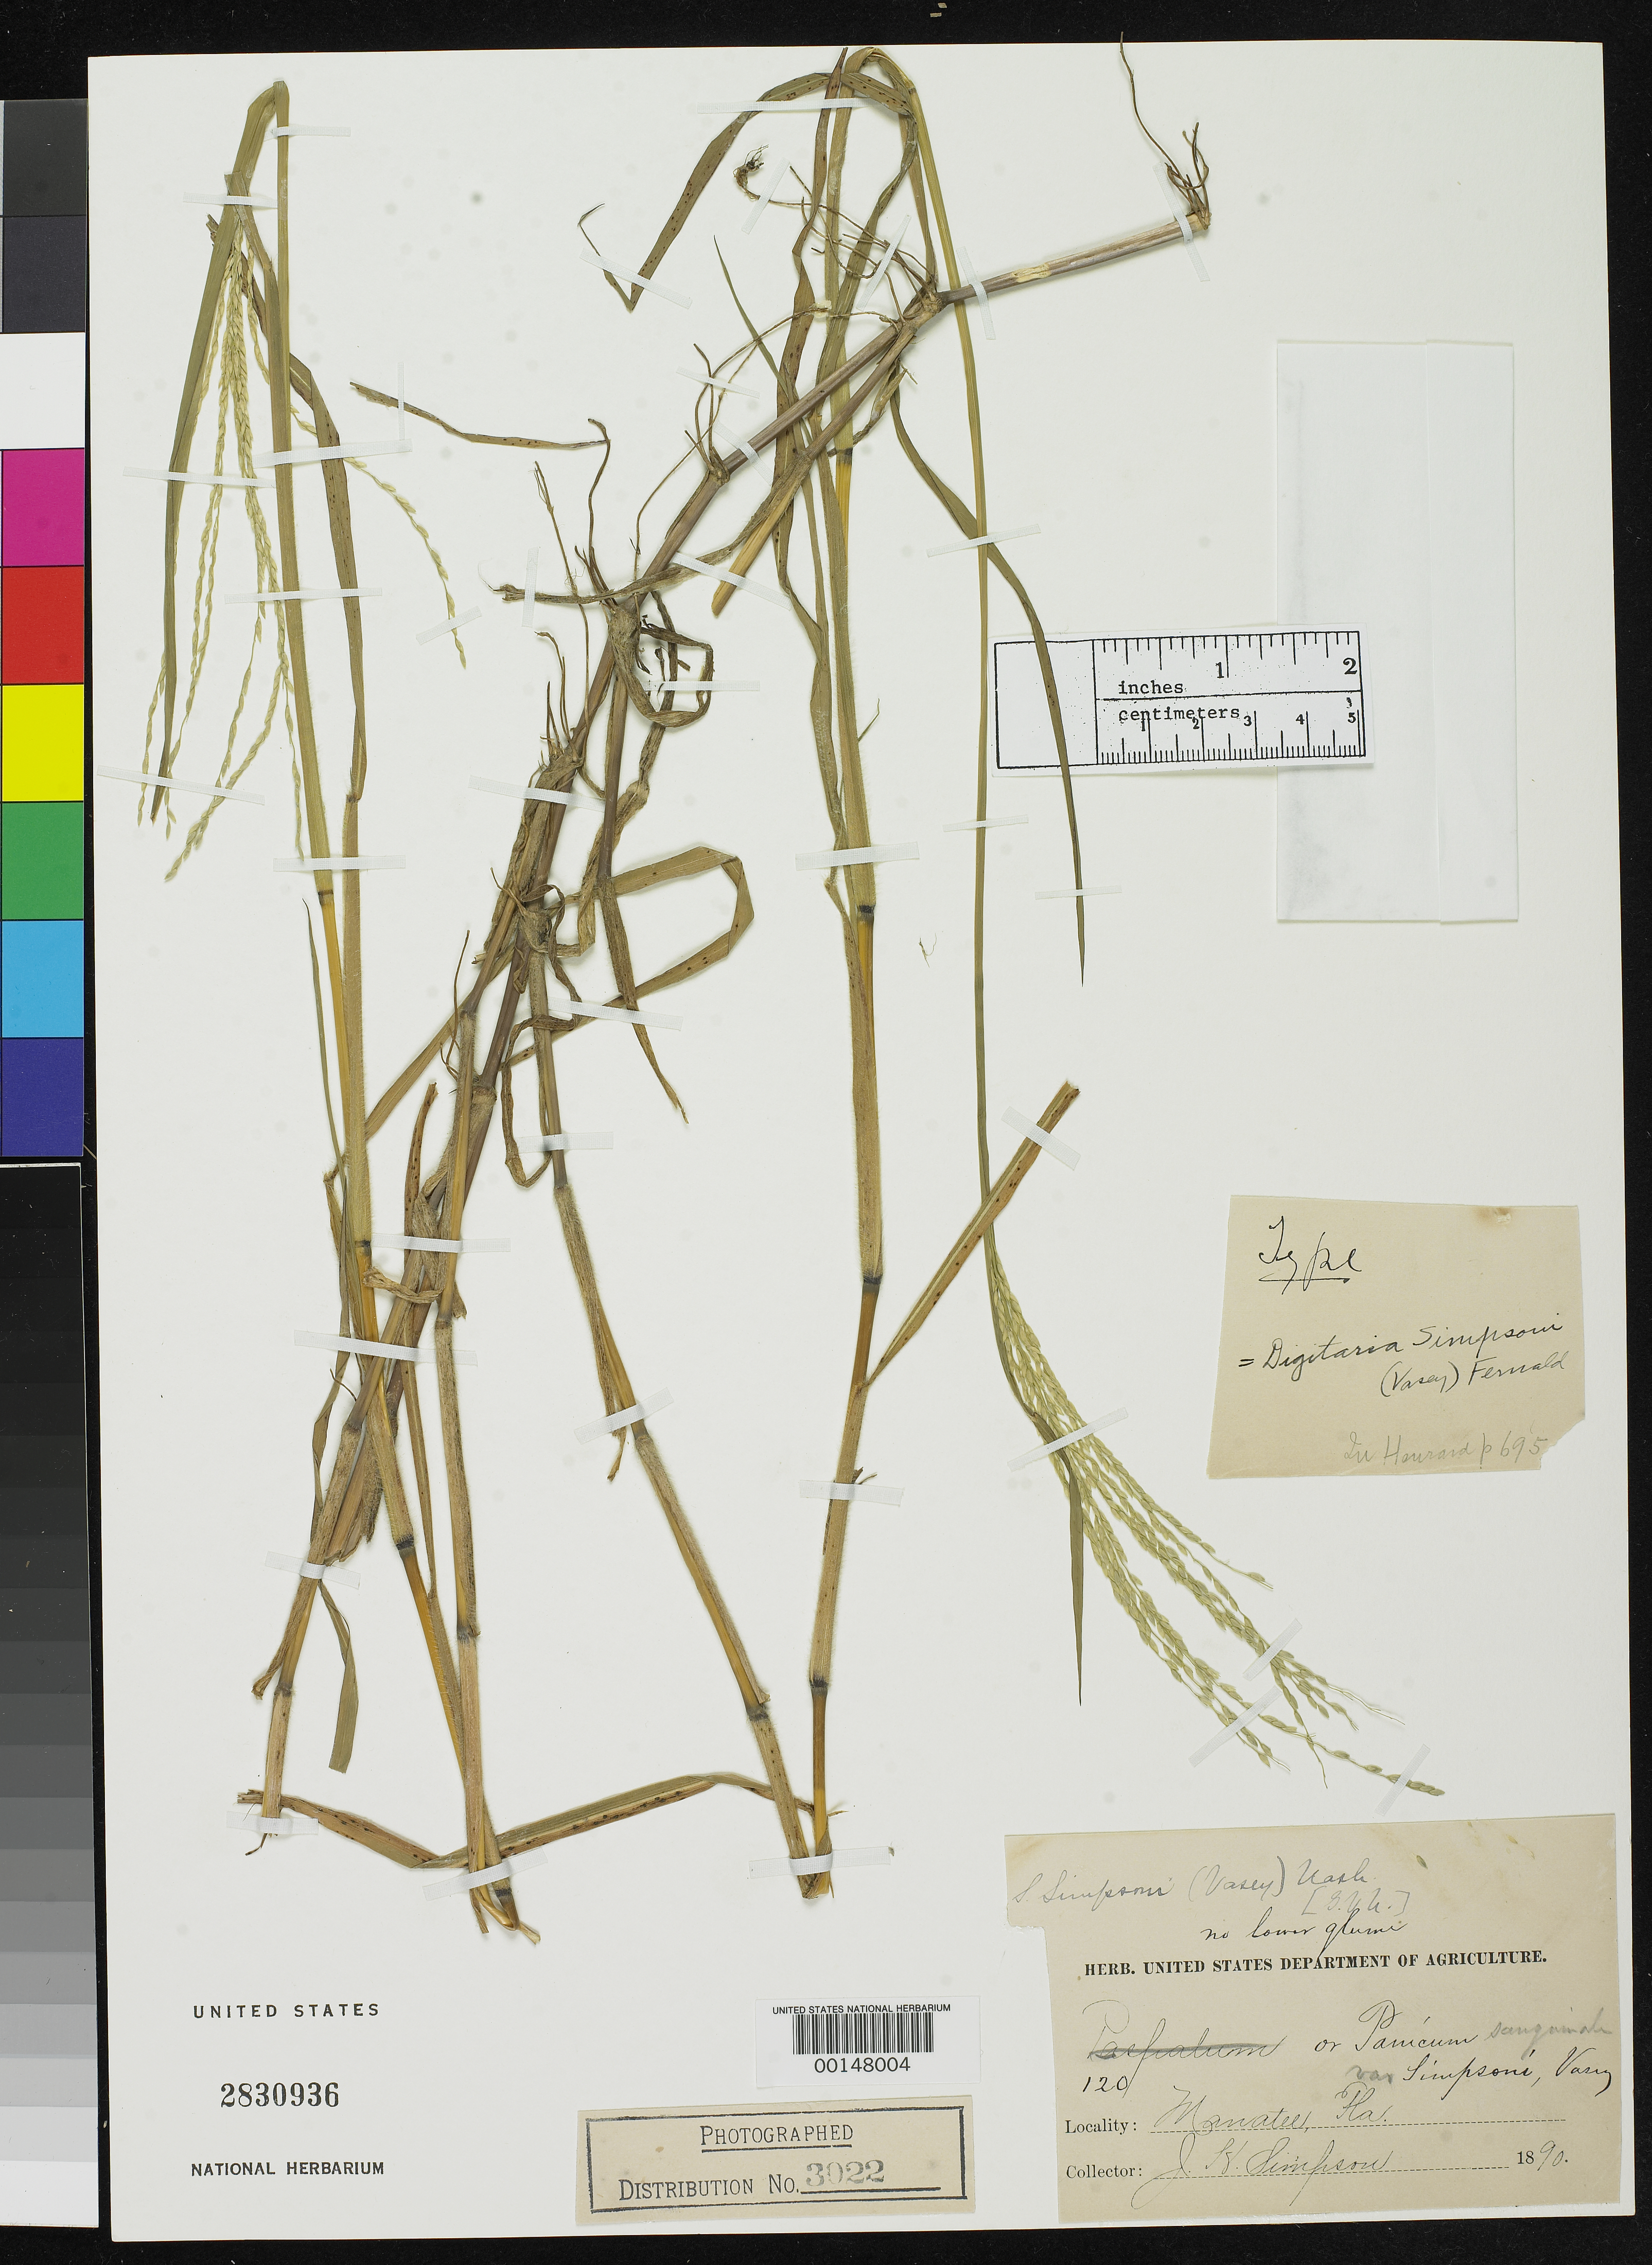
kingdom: Plantae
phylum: Tracheophyta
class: Liliopsida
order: Poales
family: Poaceae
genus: Panicum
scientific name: Panicum sanguinale var. simpsonii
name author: Vasey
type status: Syntype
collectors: J. H. Simpson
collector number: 120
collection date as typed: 1890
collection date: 1890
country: United States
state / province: Florida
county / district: Manatee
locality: Manatee, Fla.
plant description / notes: One of 2 collections (syntypes) cited in protologue. See Nash 1898 (Bull. Torrey Bot. Club 25: 297-298, as Syntherisma simpsonii) for further information; specimens were apparently made from cultivated (or introduced) plants originally discovered "by Mr. James J. Crowley, about 1886, at Crane's Bayou, on Long Key, situated southwest of Sarasota Bay". Nash identifies the Tracy syntype(s) from Mississippi as Syntherisma fimbriata; probably extant at US but not found as of Sep 2013.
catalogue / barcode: US 2830936